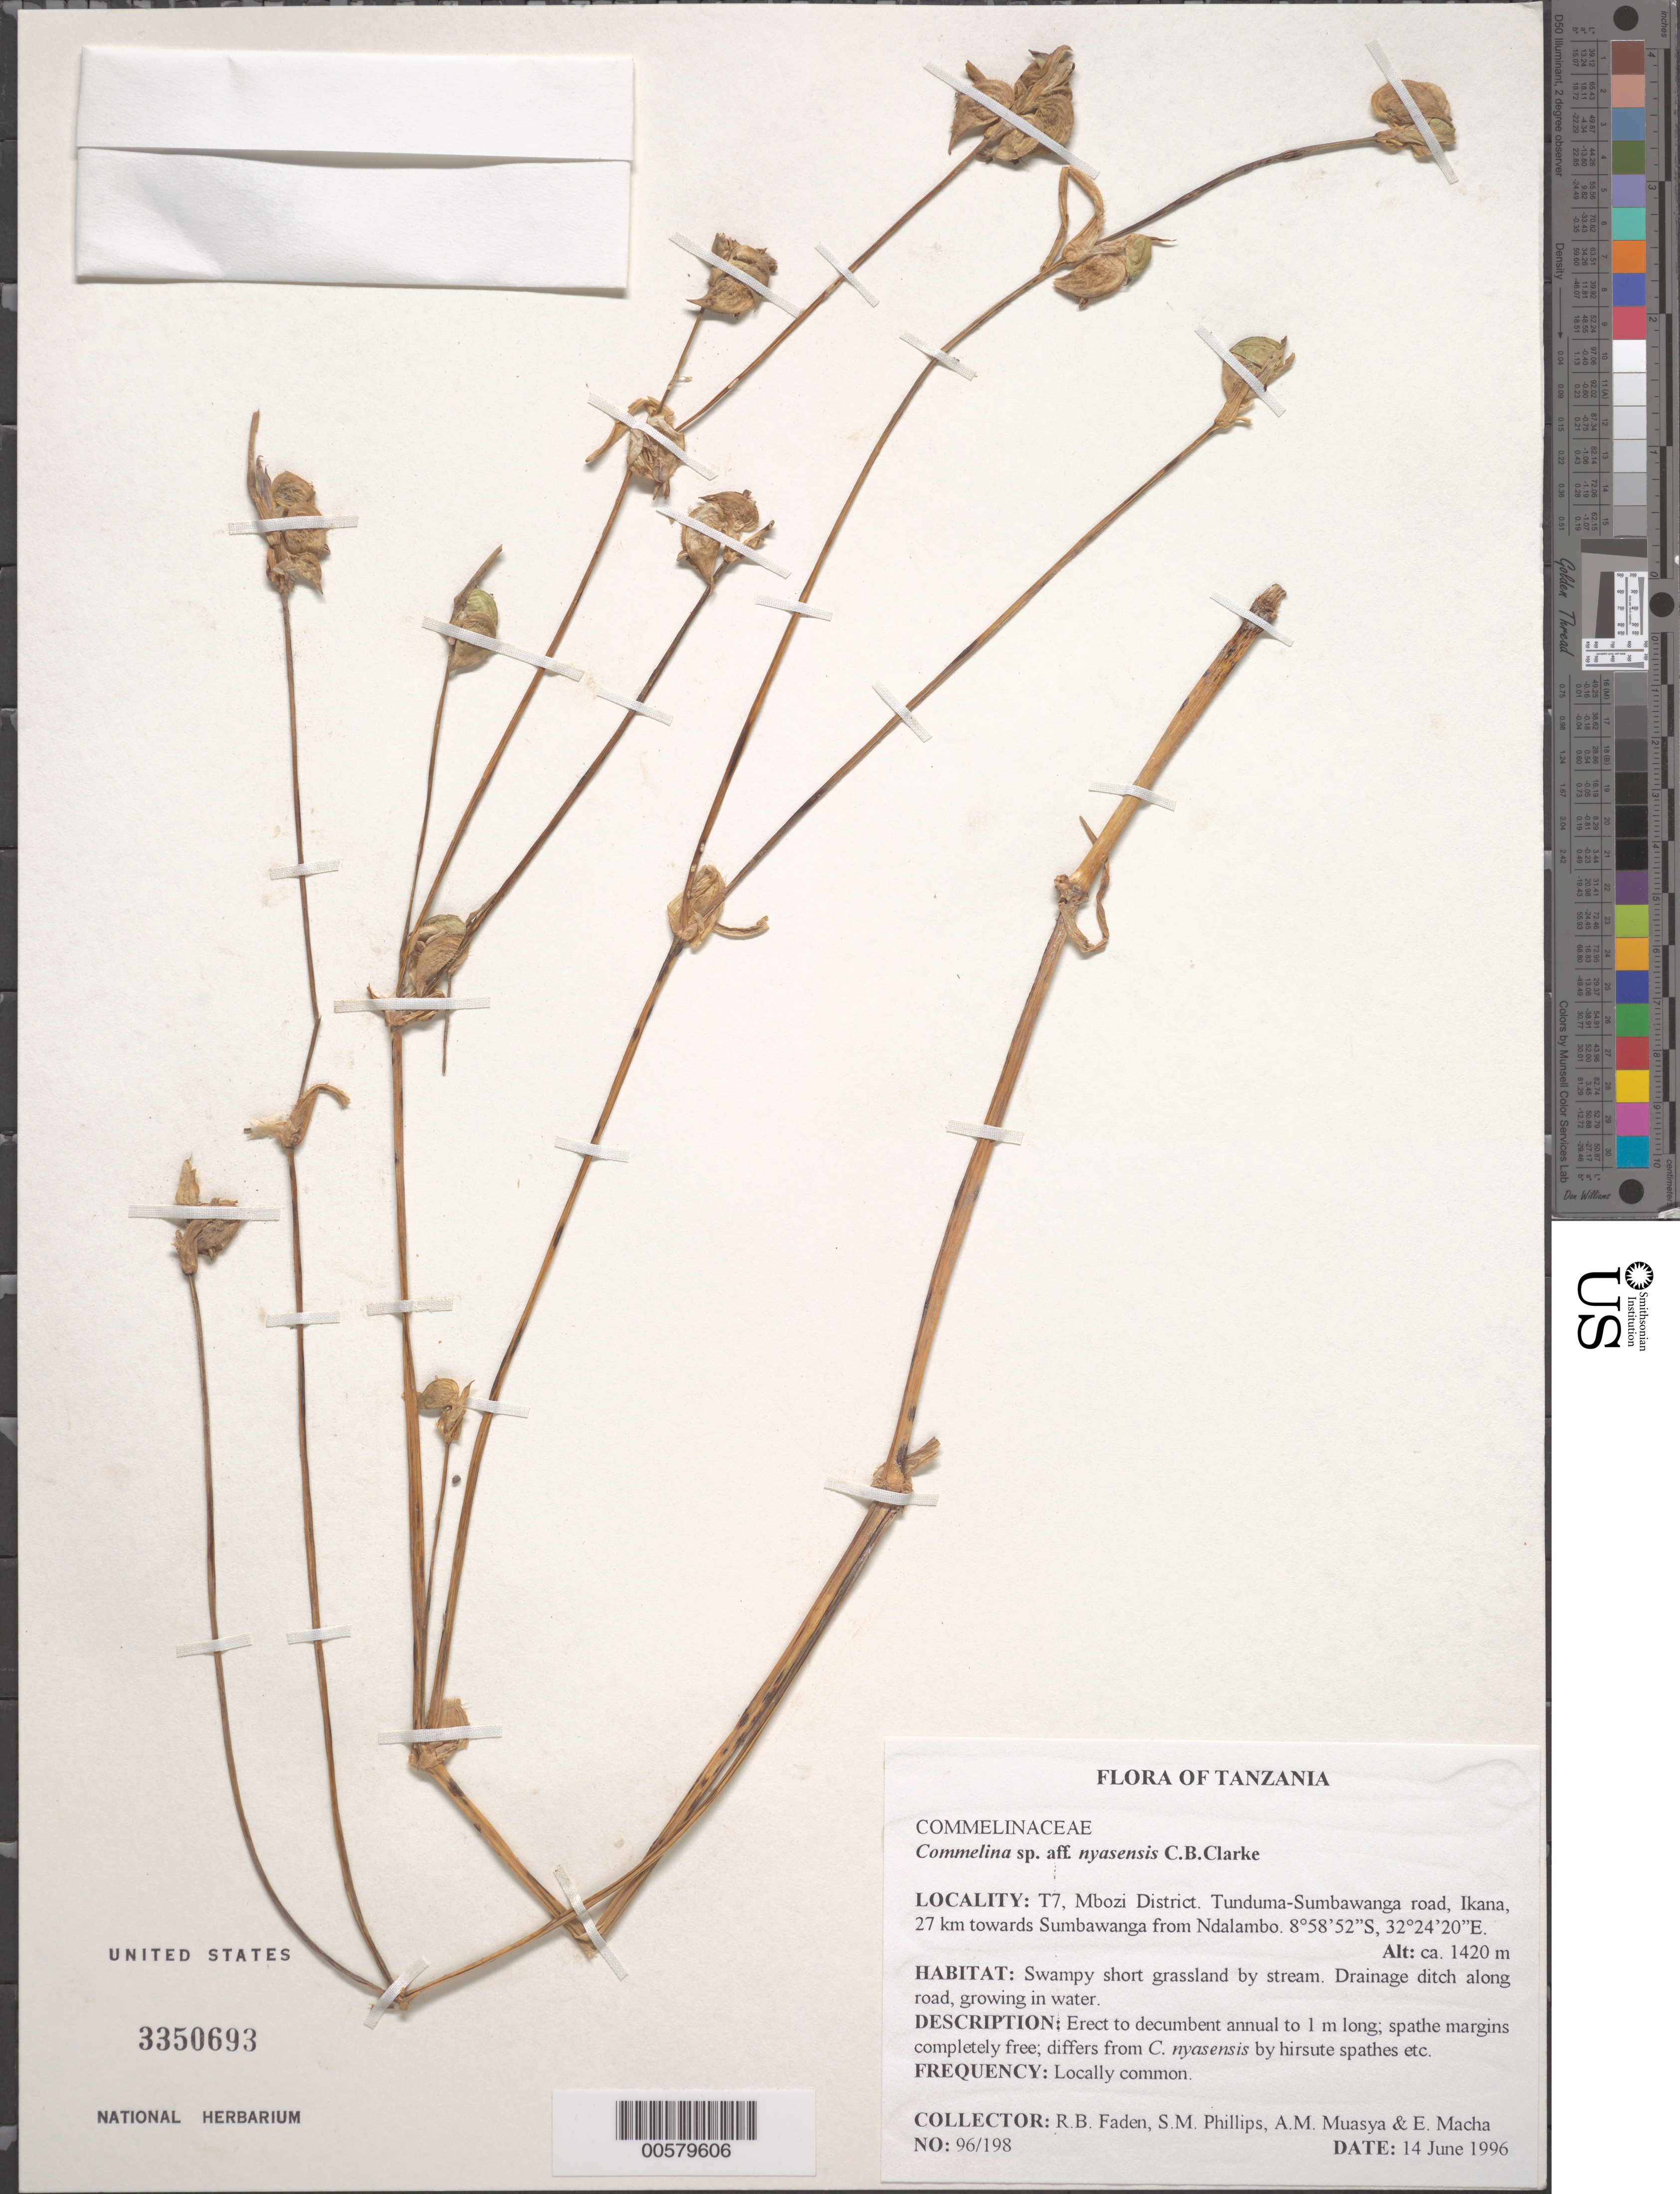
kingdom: Plantae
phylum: Tracheophyta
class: Liliopsida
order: Commelinales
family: Commelinaceae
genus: Commelina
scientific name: Commelina nyasensis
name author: C.B. Clarke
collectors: R. B. Faden, S. M. Phillips, A. Muasya & E. Macha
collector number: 96/198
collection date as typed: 14 Jun 1996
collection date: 1996-06-14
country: Tanzania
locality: T7, mbozi dist., tunduma-sumbawanga road, ikana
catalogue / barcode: US 3350693